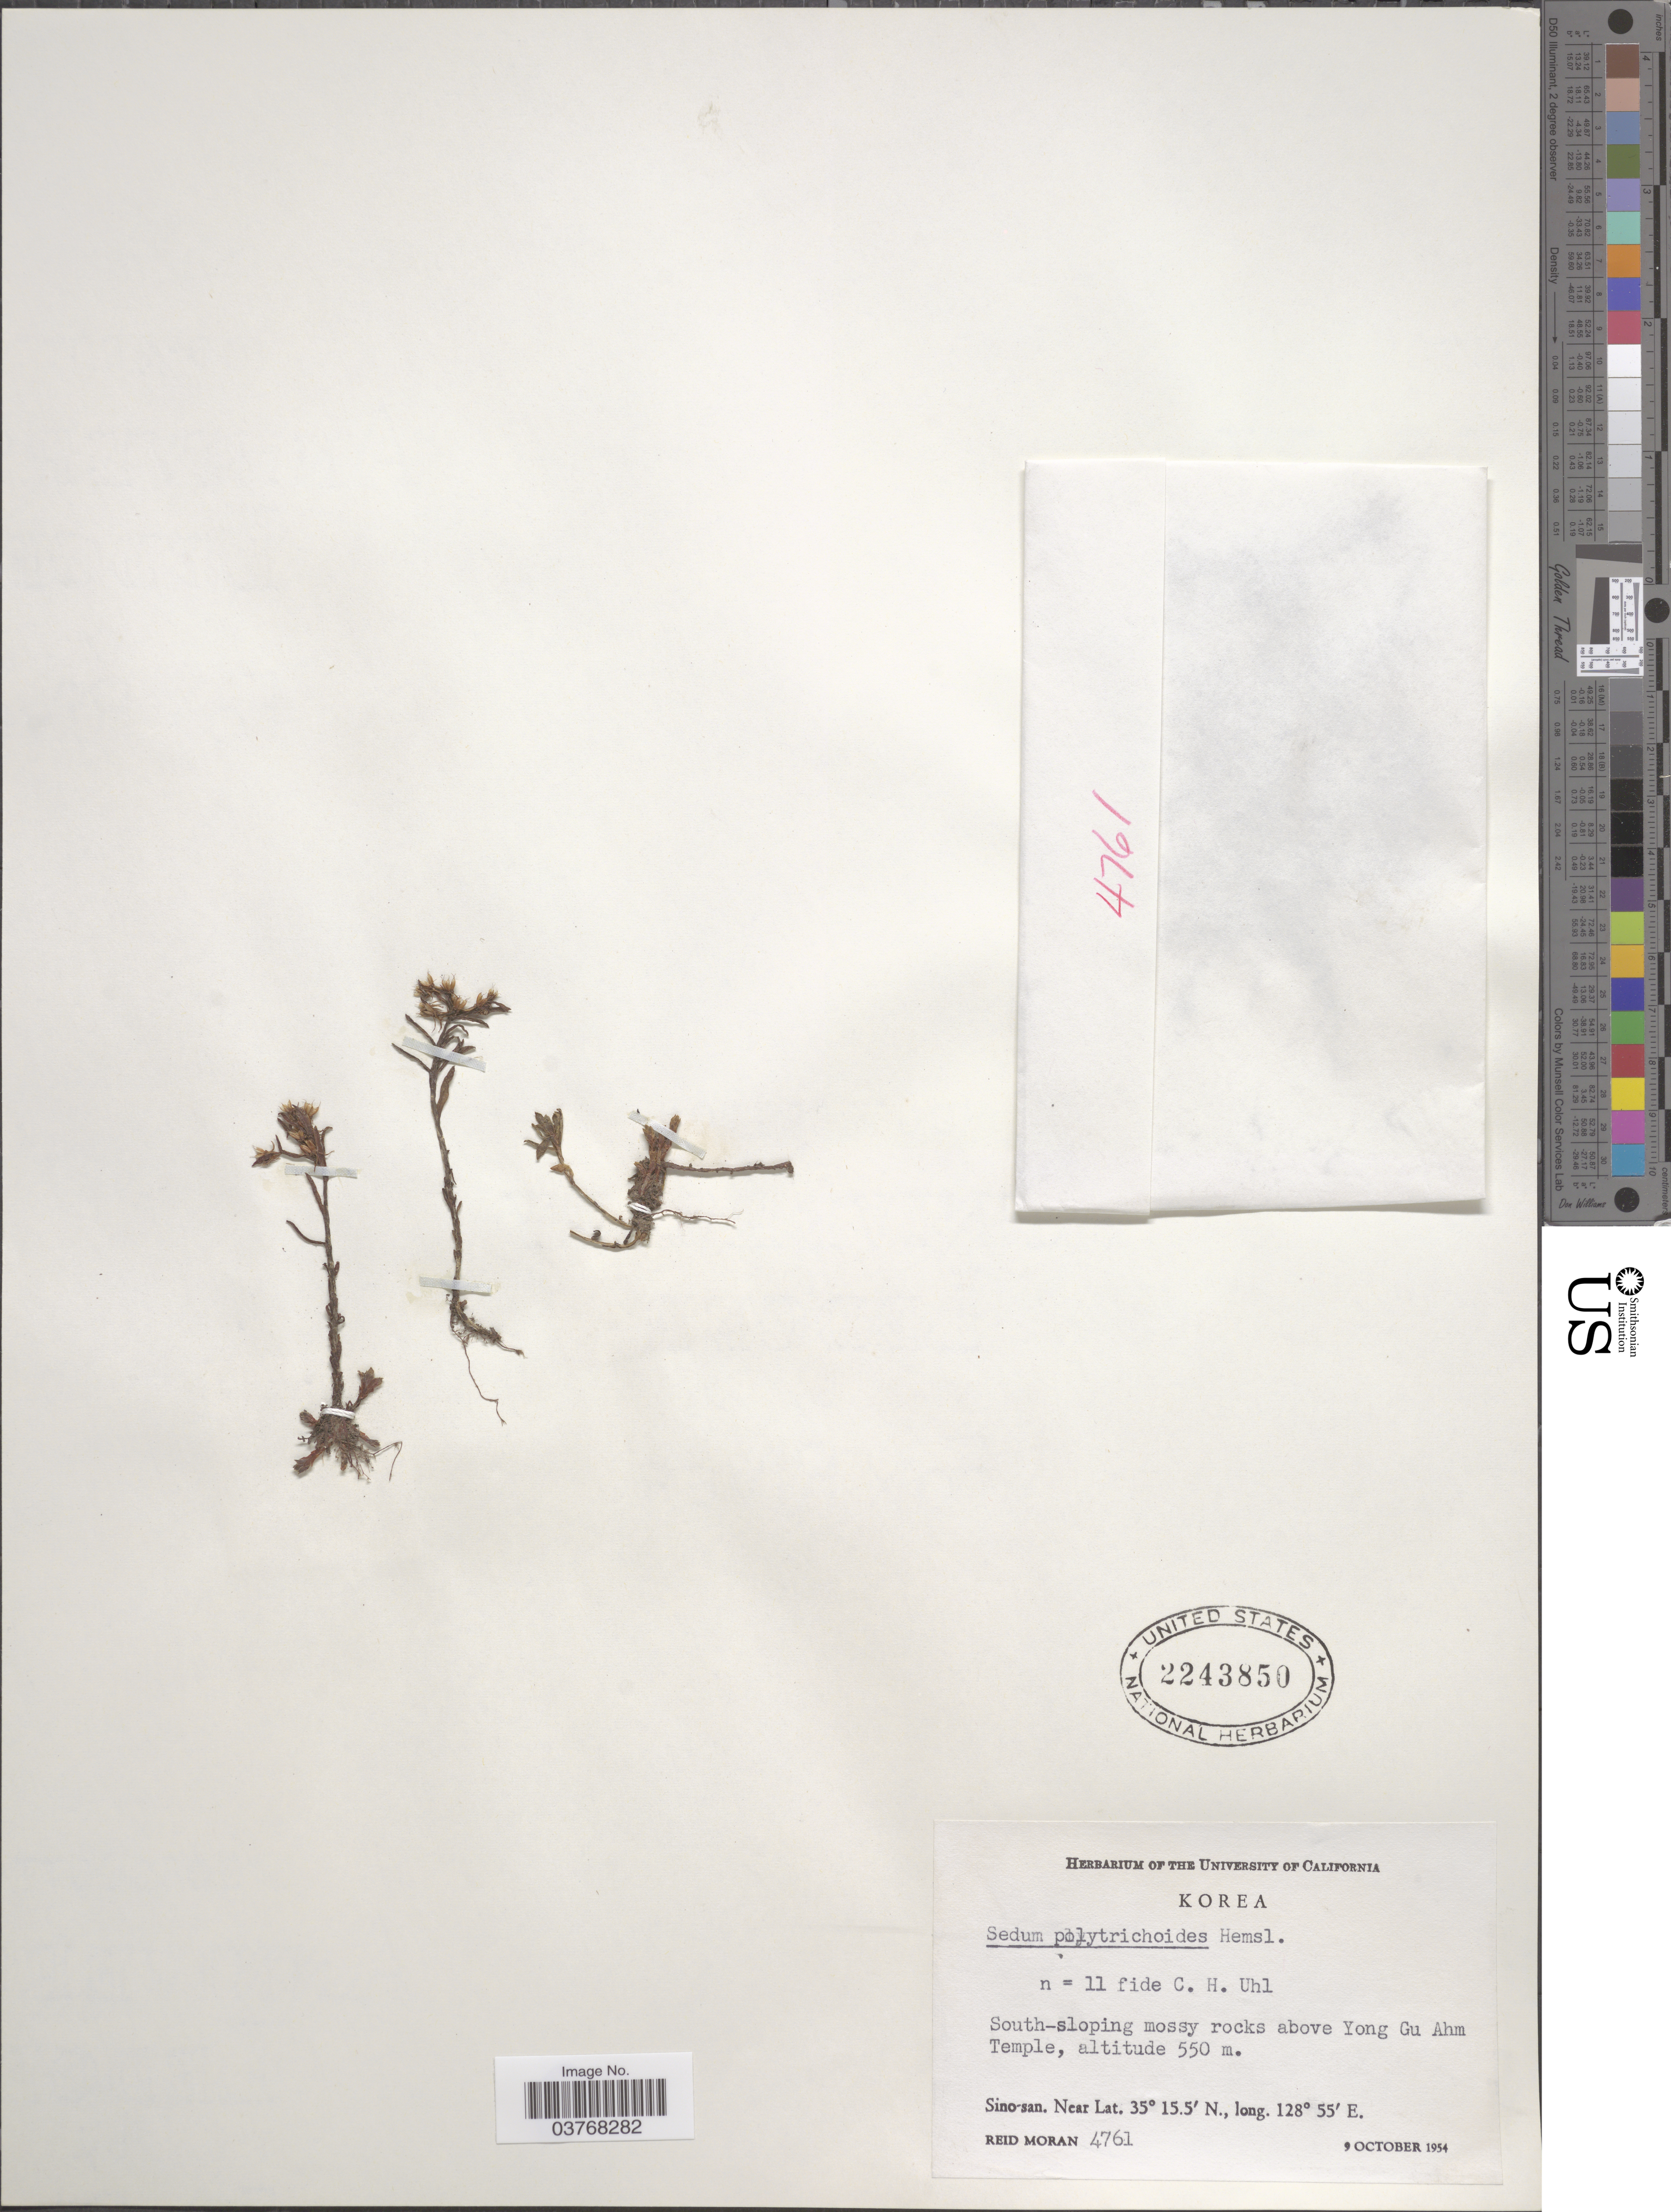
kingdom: Plantae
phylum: Tracheophyta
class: Magnoliopsida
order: Saxifragales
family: Crassulaceae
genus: Sedum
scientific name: Sedum polytrichoides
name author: Hemsl.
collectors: R. Moran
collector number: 4761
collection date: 1954-10-09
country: North Korea / South Korea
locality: South-sloping mossy rocks above Yong Gu Ahm Temple. Sino-san.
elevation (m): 550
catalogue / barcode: US 2243850